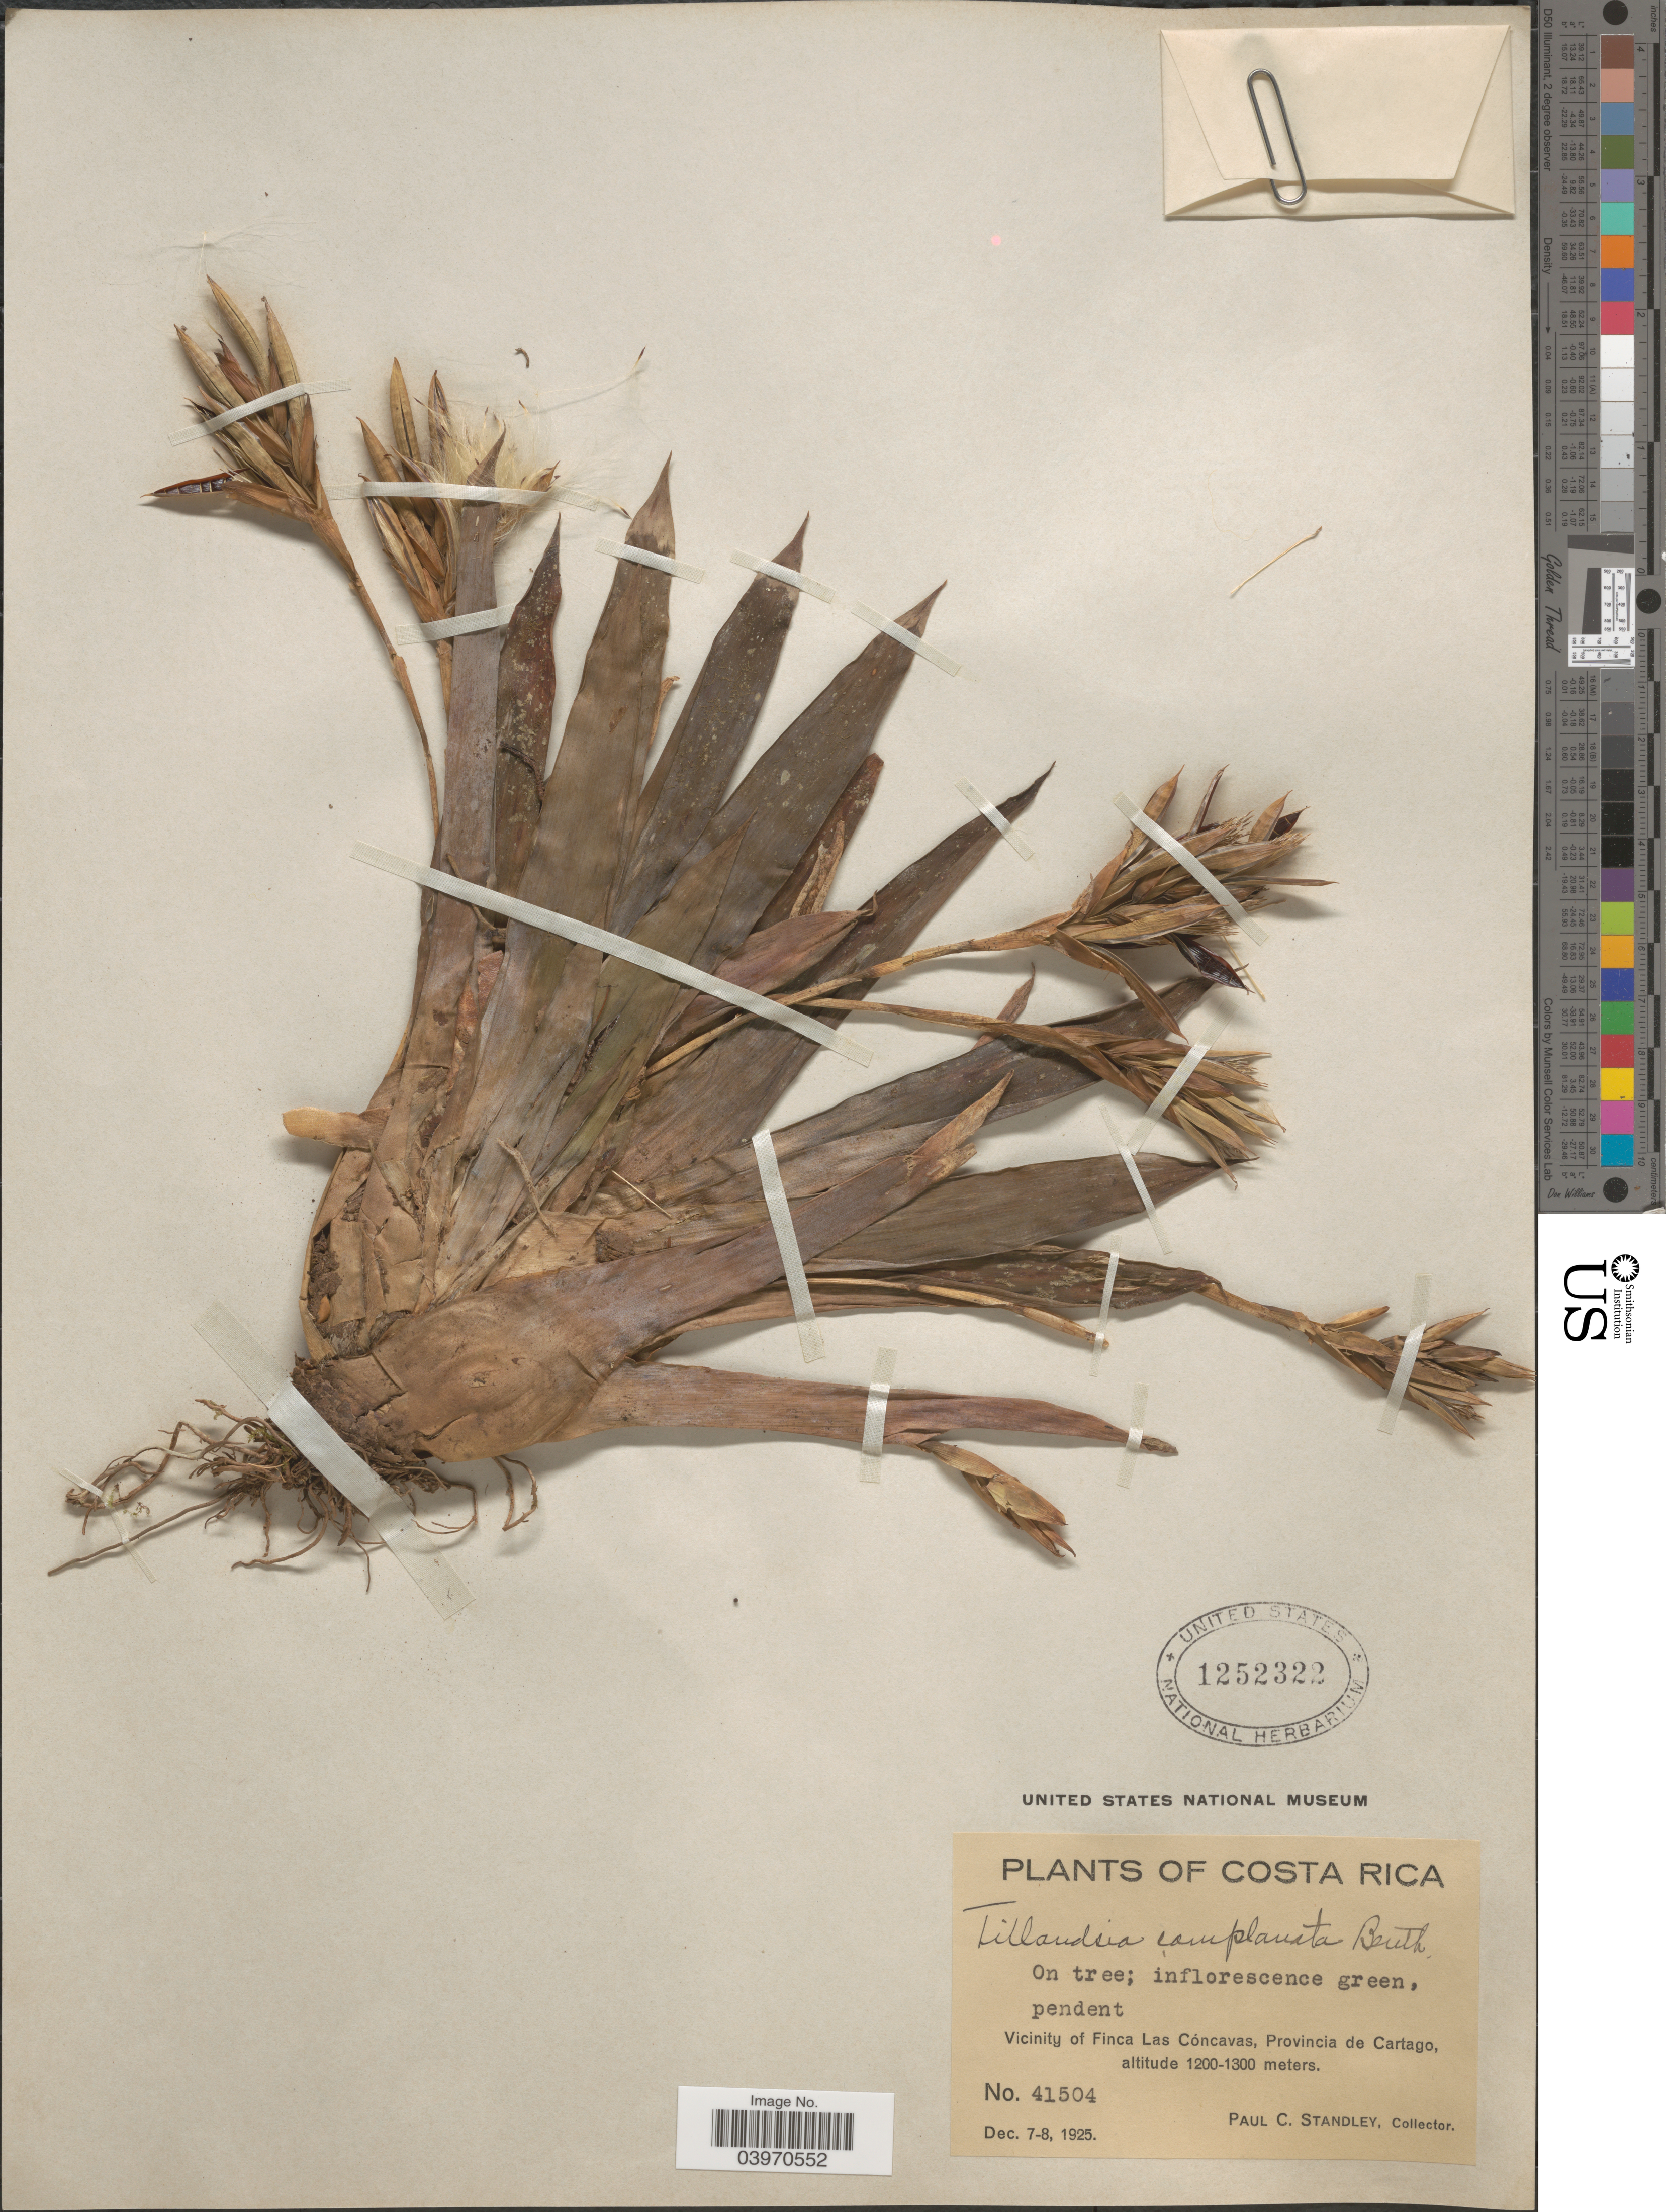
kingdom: Plantae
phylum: Tracheophyta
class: Liliopsida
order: Poales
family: Bromeliaceae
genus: Tillandsia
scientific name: Tillandsia complanata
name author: Benth.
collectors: P. C. Standley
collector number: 41504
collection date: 1925-12-07/1925-12-08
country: Costa Rica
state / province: Cartago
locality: Vicinity of Finca Las Cóncavas.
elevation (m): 1200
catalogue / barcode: US 1252322